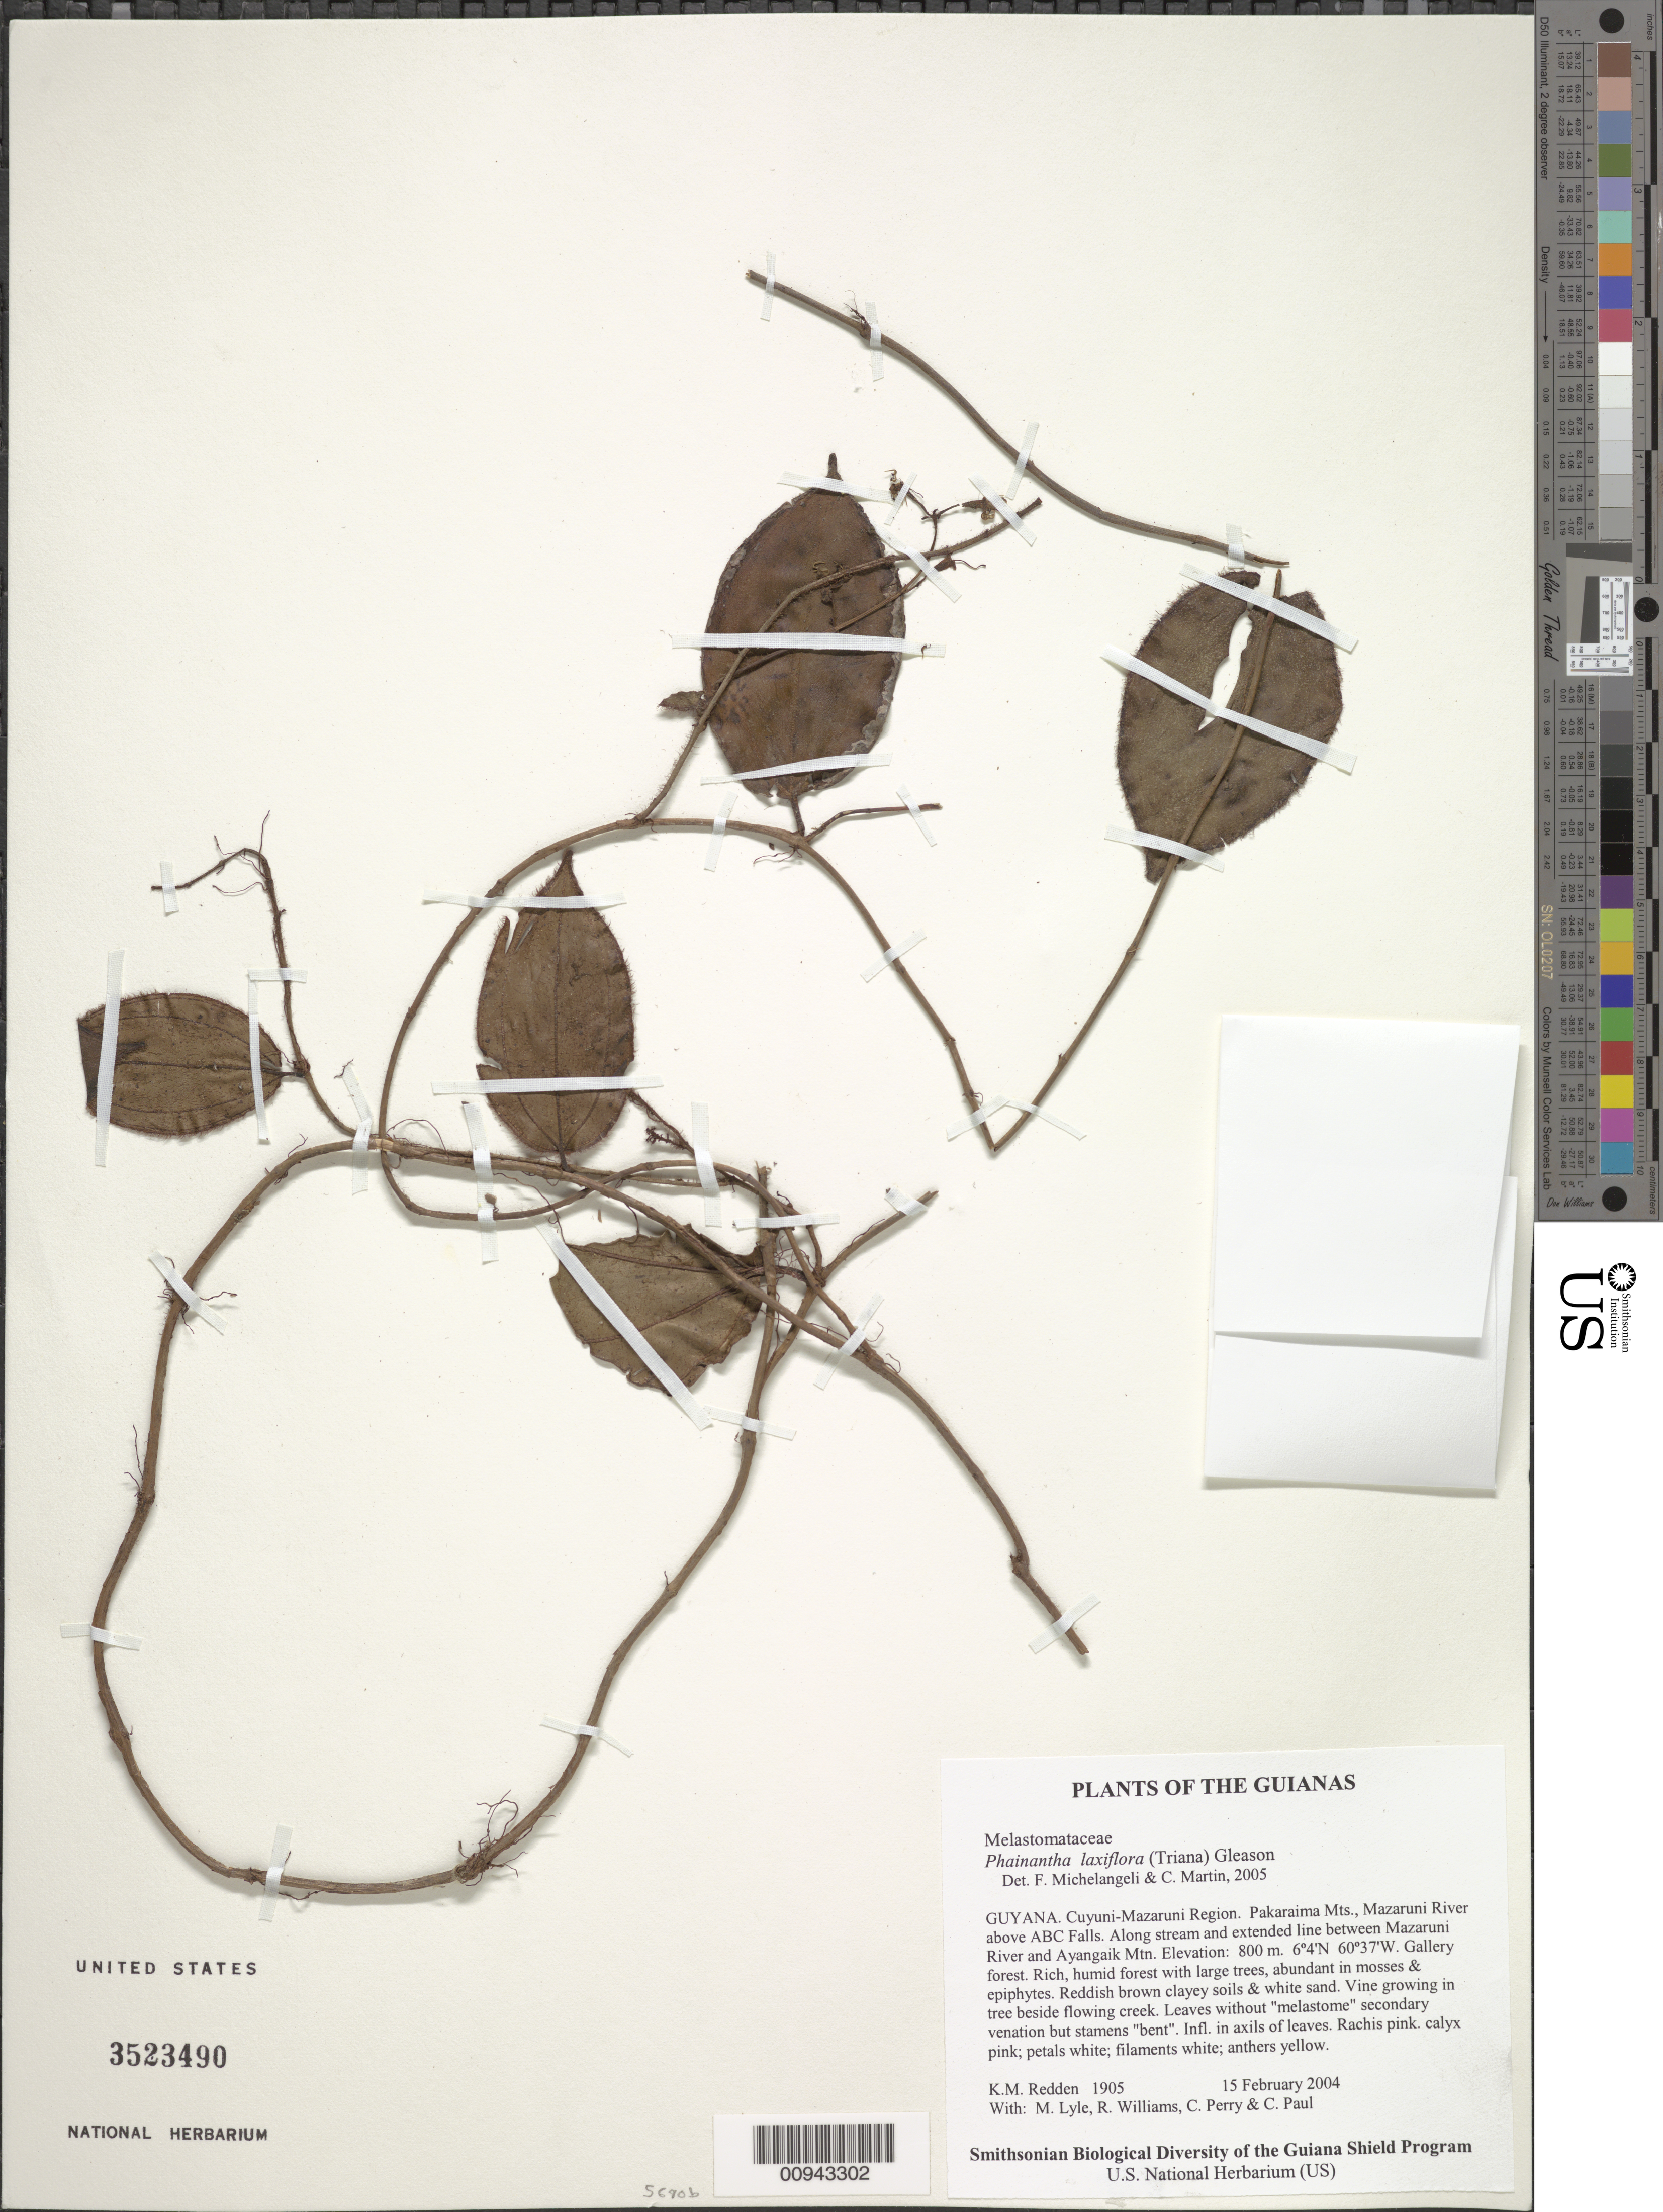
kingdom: Plantae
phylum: Tracheophyta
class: Magnoliopsida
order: Myrtales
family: Melastomataceae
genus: Phainantha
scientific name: Phainantha laxiflora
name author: (Triana) Gleason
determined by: Michelangeli, F. A.; Martin, C.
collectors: K. M. Redden, M. Lyle, R. Williams, C. Perry & C. Paul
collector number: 1905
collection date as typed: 15 February 2004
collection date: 2004-02-15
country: Guyana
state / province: Cuyuni-Mazaruni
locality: Pakaraima Mts., Mazaruni River above ABC Falls. Along stream and extended line between Mazaruni River and Ayangaik Mtn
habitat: Gallery forest. Rich, humid forest with large trees, abundant in mosses, epiphytes. Reddish brown clayey soils and white sand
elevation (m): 800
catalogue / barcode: US 3523490